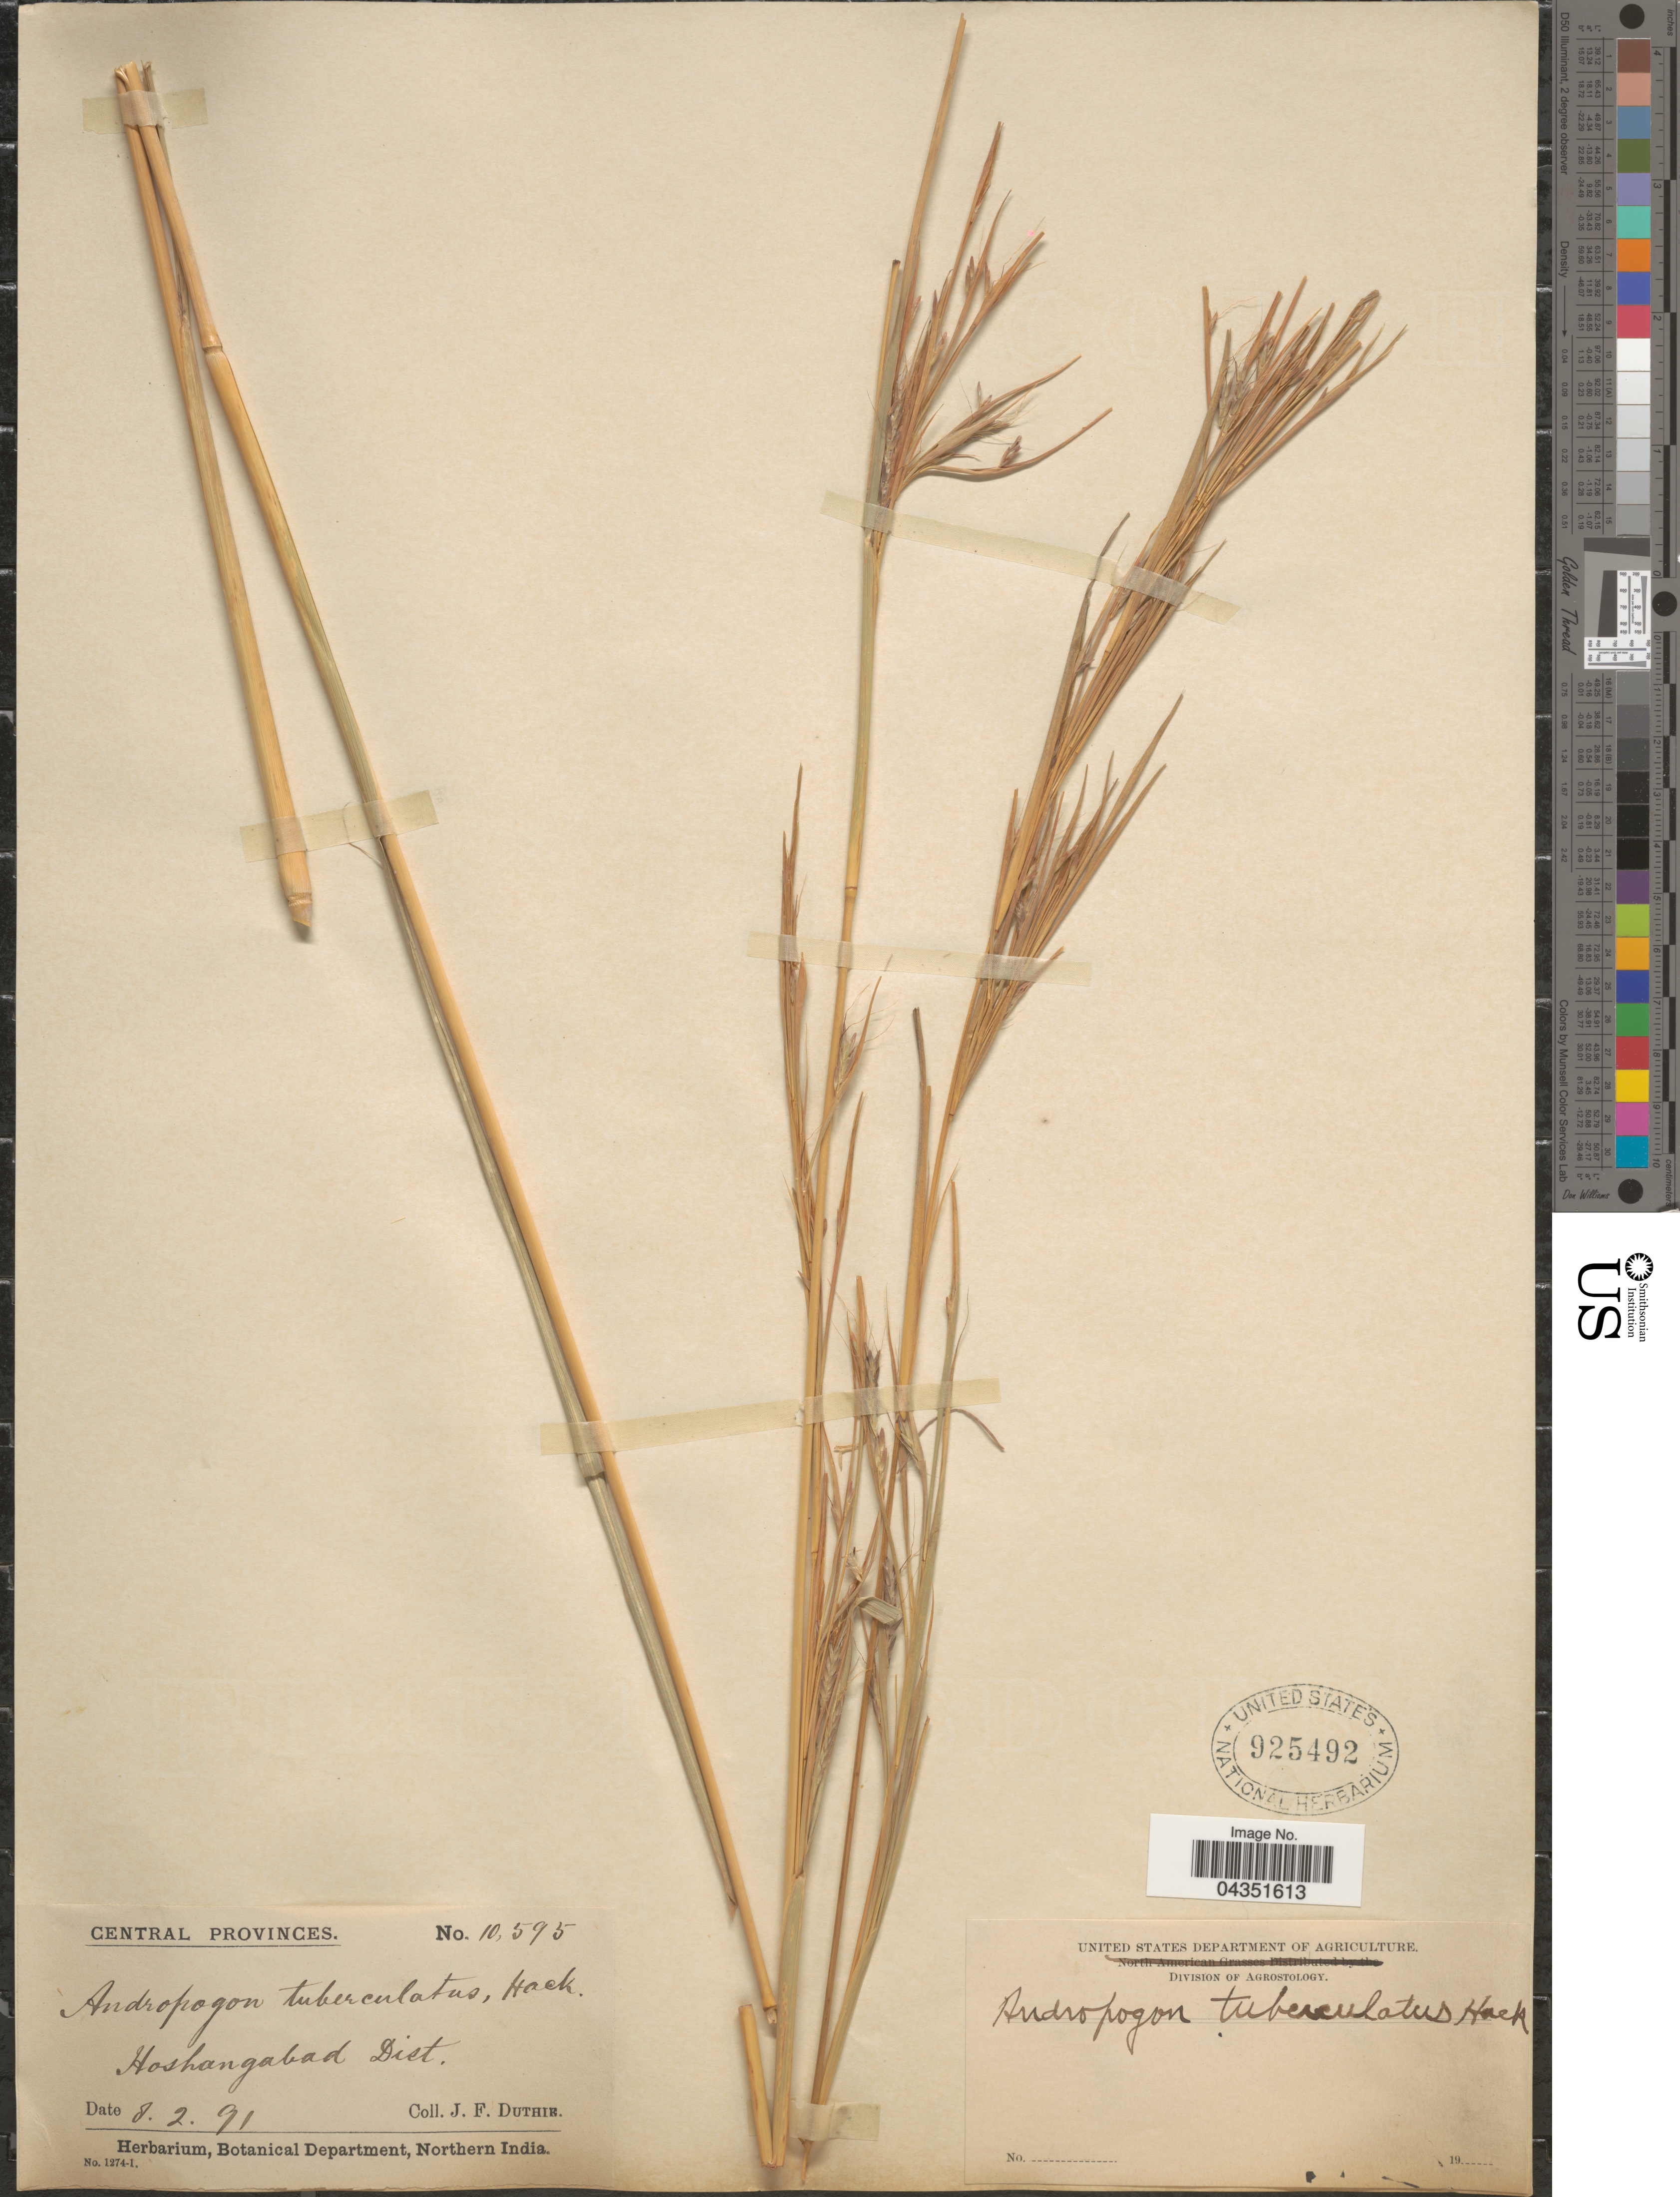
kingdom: Plantae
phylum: Tracheophyta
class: Liliopsida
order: Poales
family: Poaceae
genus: Eremopogon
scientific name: Eremopogon tuberculatus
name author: (Hack.) A. Camus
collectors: J. F. Duthie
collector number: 10595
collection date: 1891-02-08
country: India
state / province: Madhya Pradesh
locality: Central Provinces. Hoshangabad Dist.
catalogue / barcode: US 925492